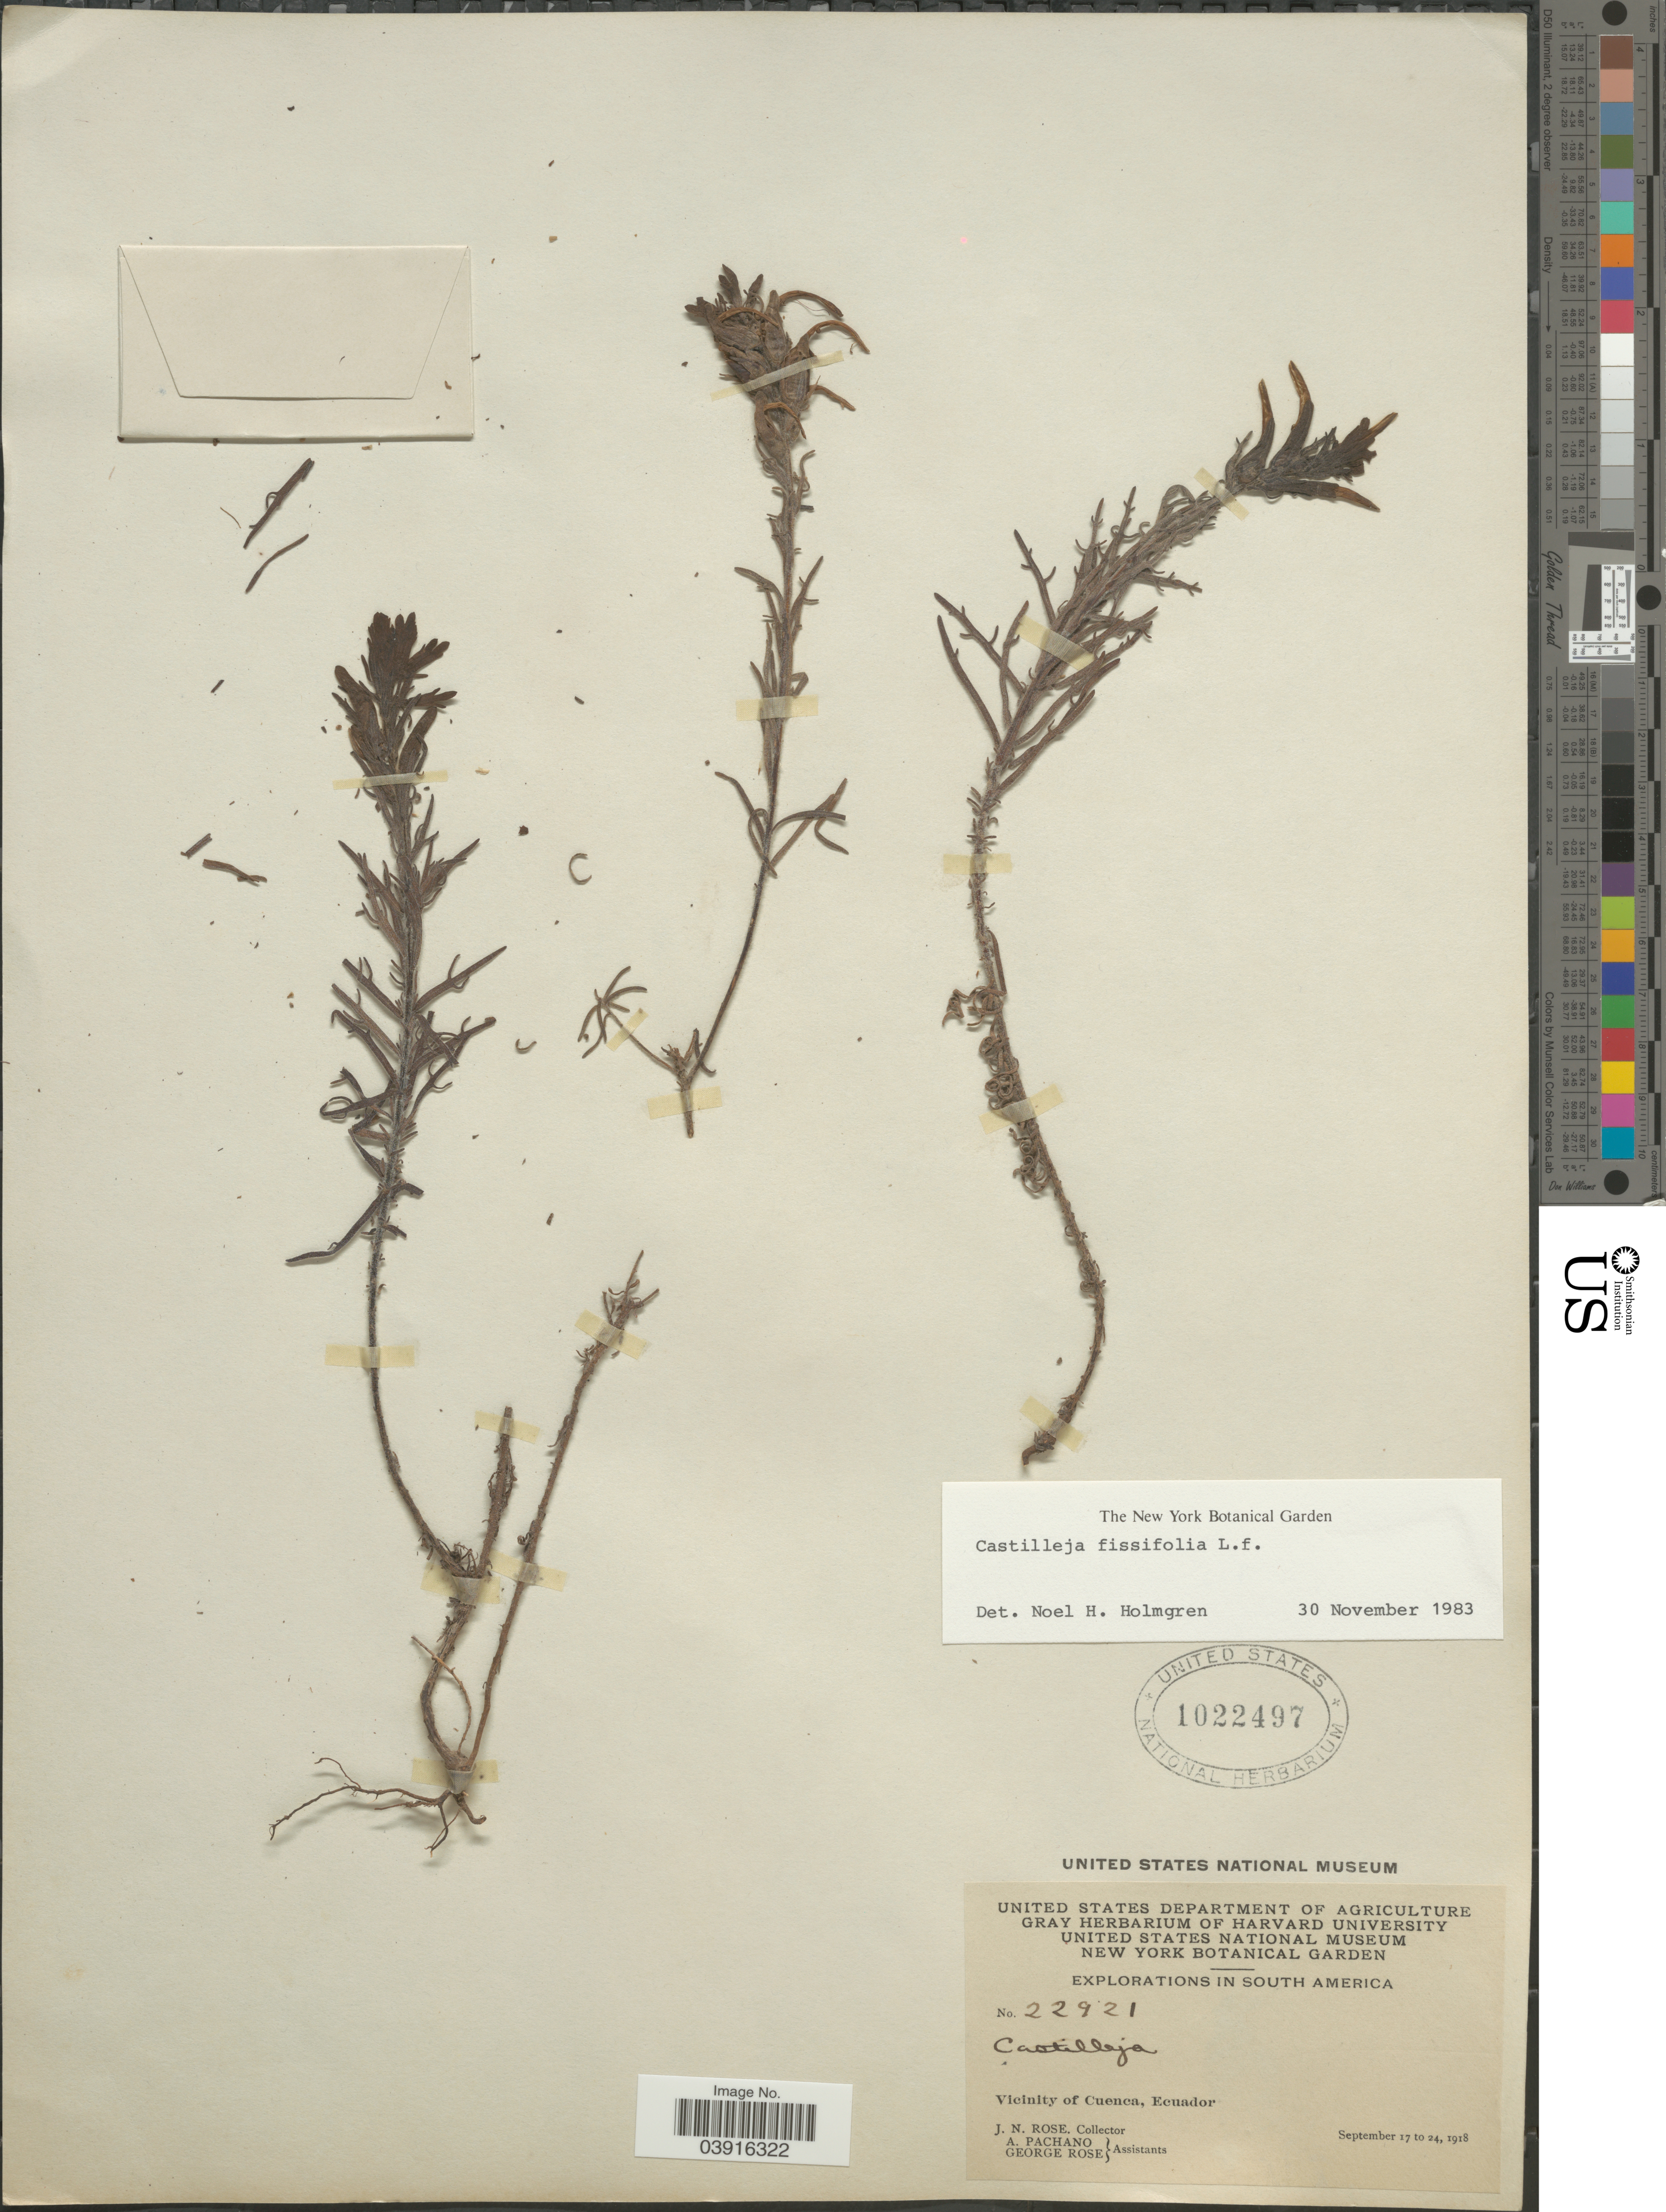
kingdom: Plantae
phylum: Tracheophyta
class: Magnoliopsida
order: Lamiales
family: Orobanchaceae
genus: Castilleja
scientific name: Castilleja fissifolia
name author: L. f.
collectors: J. N. Rose, A. Pachano & G. Rose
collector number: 22921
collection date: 1918-09-17/1918-09-24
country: Ecuador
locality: Vicinity of Cuenca.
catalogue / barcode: US 1022497